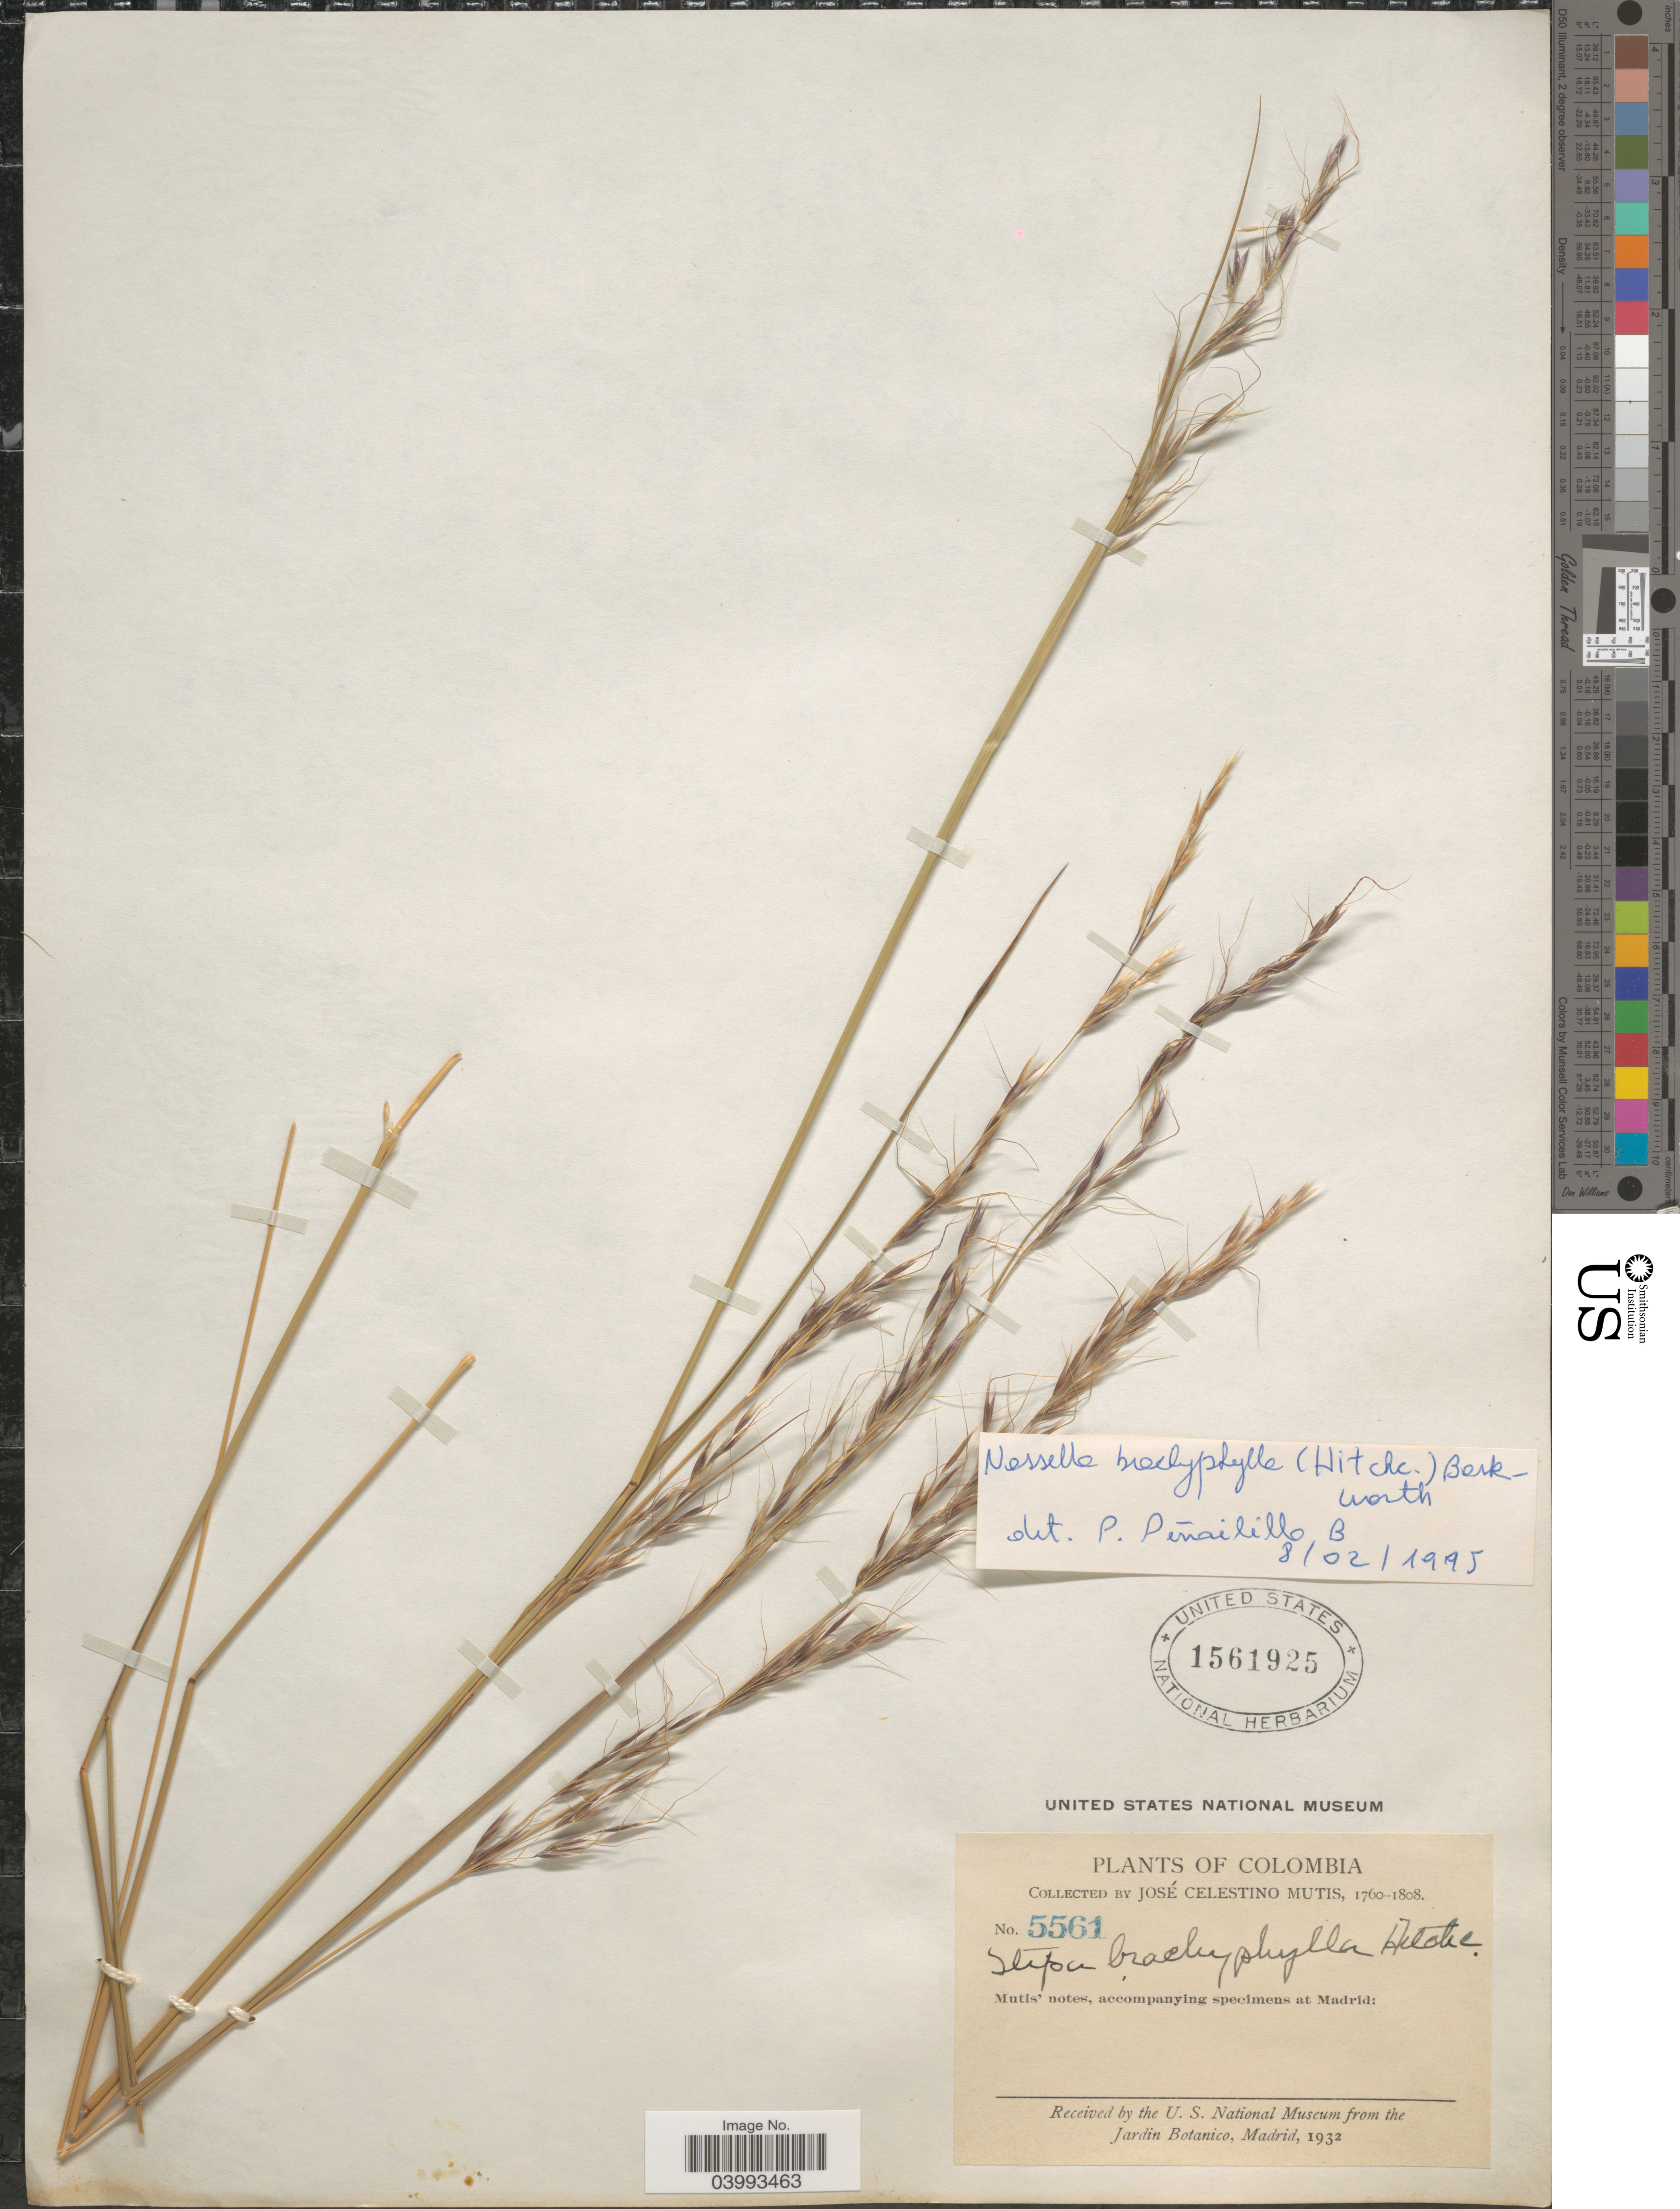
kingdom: Plantae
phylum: Tracheophyta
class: Liliopsida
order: Poales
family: Poaceae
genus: Nassella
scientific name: Nassella brachyphylla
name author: (Hitchc.) Barkworth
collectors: J. C. B. Mutis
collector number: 5561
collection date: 1760/1808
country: Colombia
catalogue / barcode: US 1561925